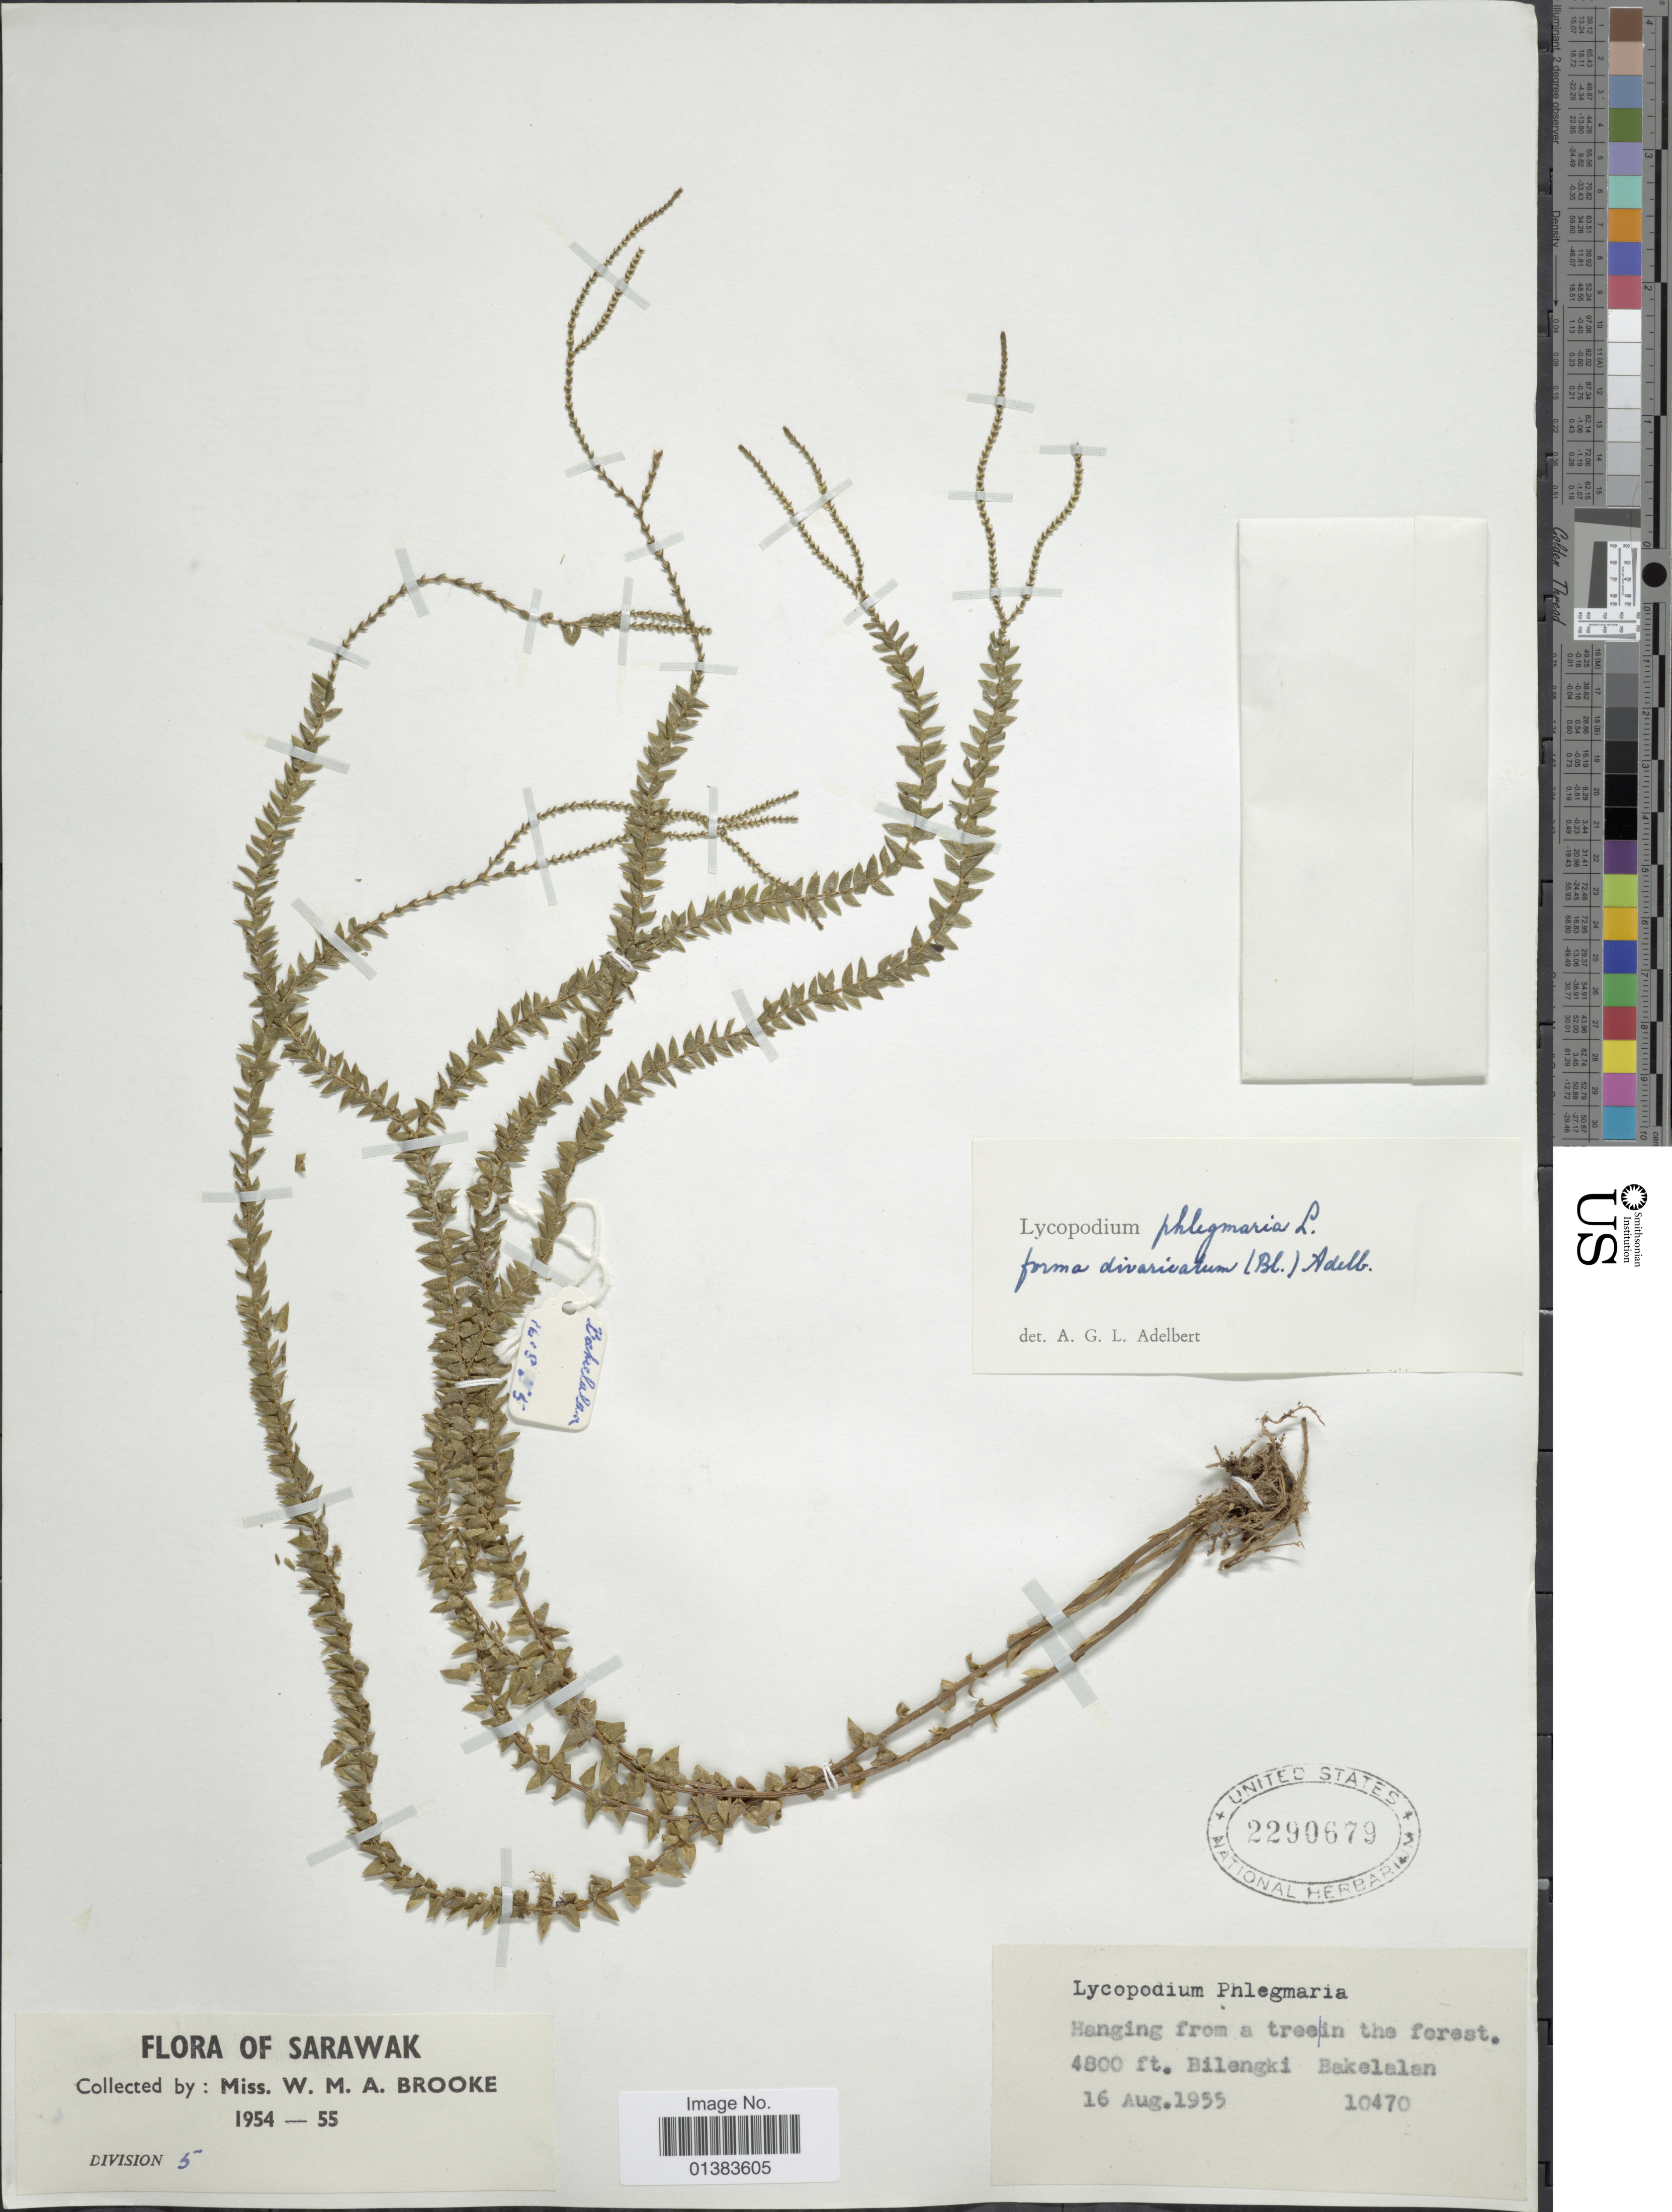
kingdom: Plantae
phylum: Tracheophyta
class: Lycopodiopsida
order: Lycopodiales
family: Lycopodiaceae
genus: Phlegmariurus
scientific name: Phlegmariurus phlegmaria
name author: (L.) Holub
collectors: W. Brooke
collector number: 10470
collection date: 1955-08-16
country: Malaysia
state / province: Sarawak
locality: Haning from a tree in the forest, Bilengki Bakelalan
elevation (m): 1463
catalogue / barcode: US 2290679